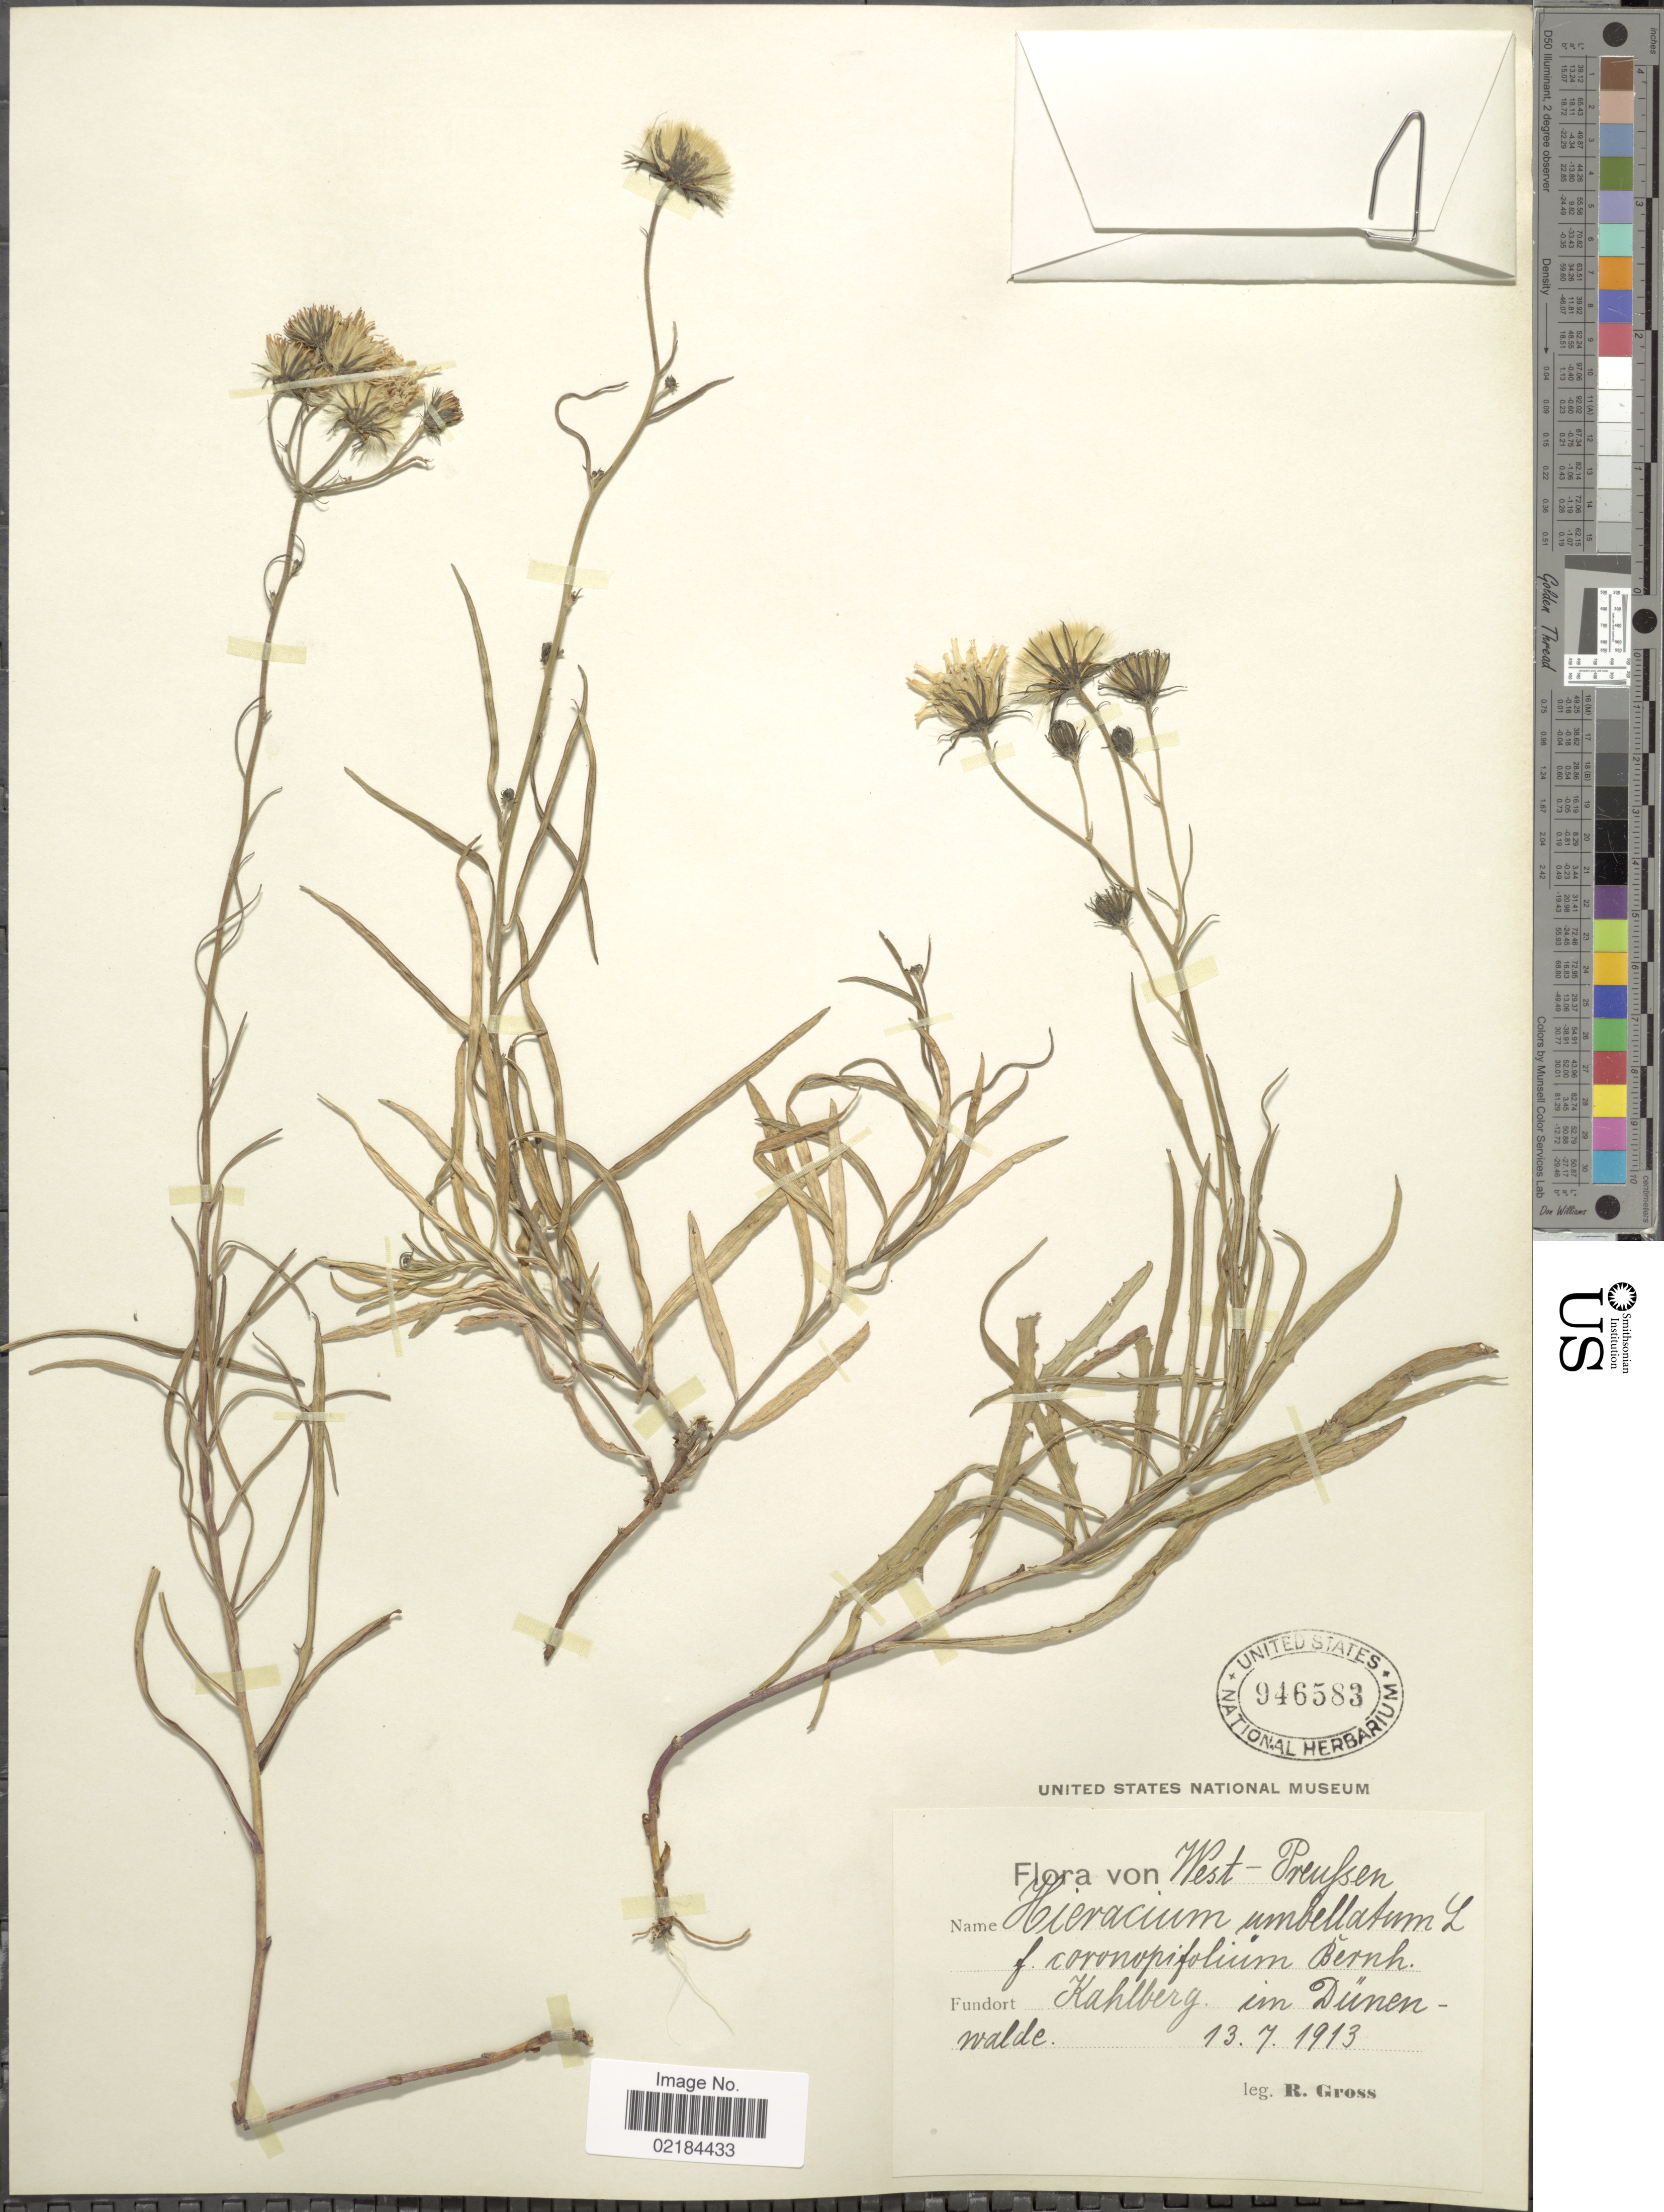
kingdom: Plantae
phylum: Tracheophyta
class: Magnoliopsida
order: Asterales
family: Asteraceae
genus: Hieracium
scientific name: Hieracium umbellatum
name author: L.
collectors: R. Gross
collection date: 1913-07-13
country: Austria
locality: West-Preufsen, Kahlberg im Dunen-walde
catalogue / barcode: US 946583